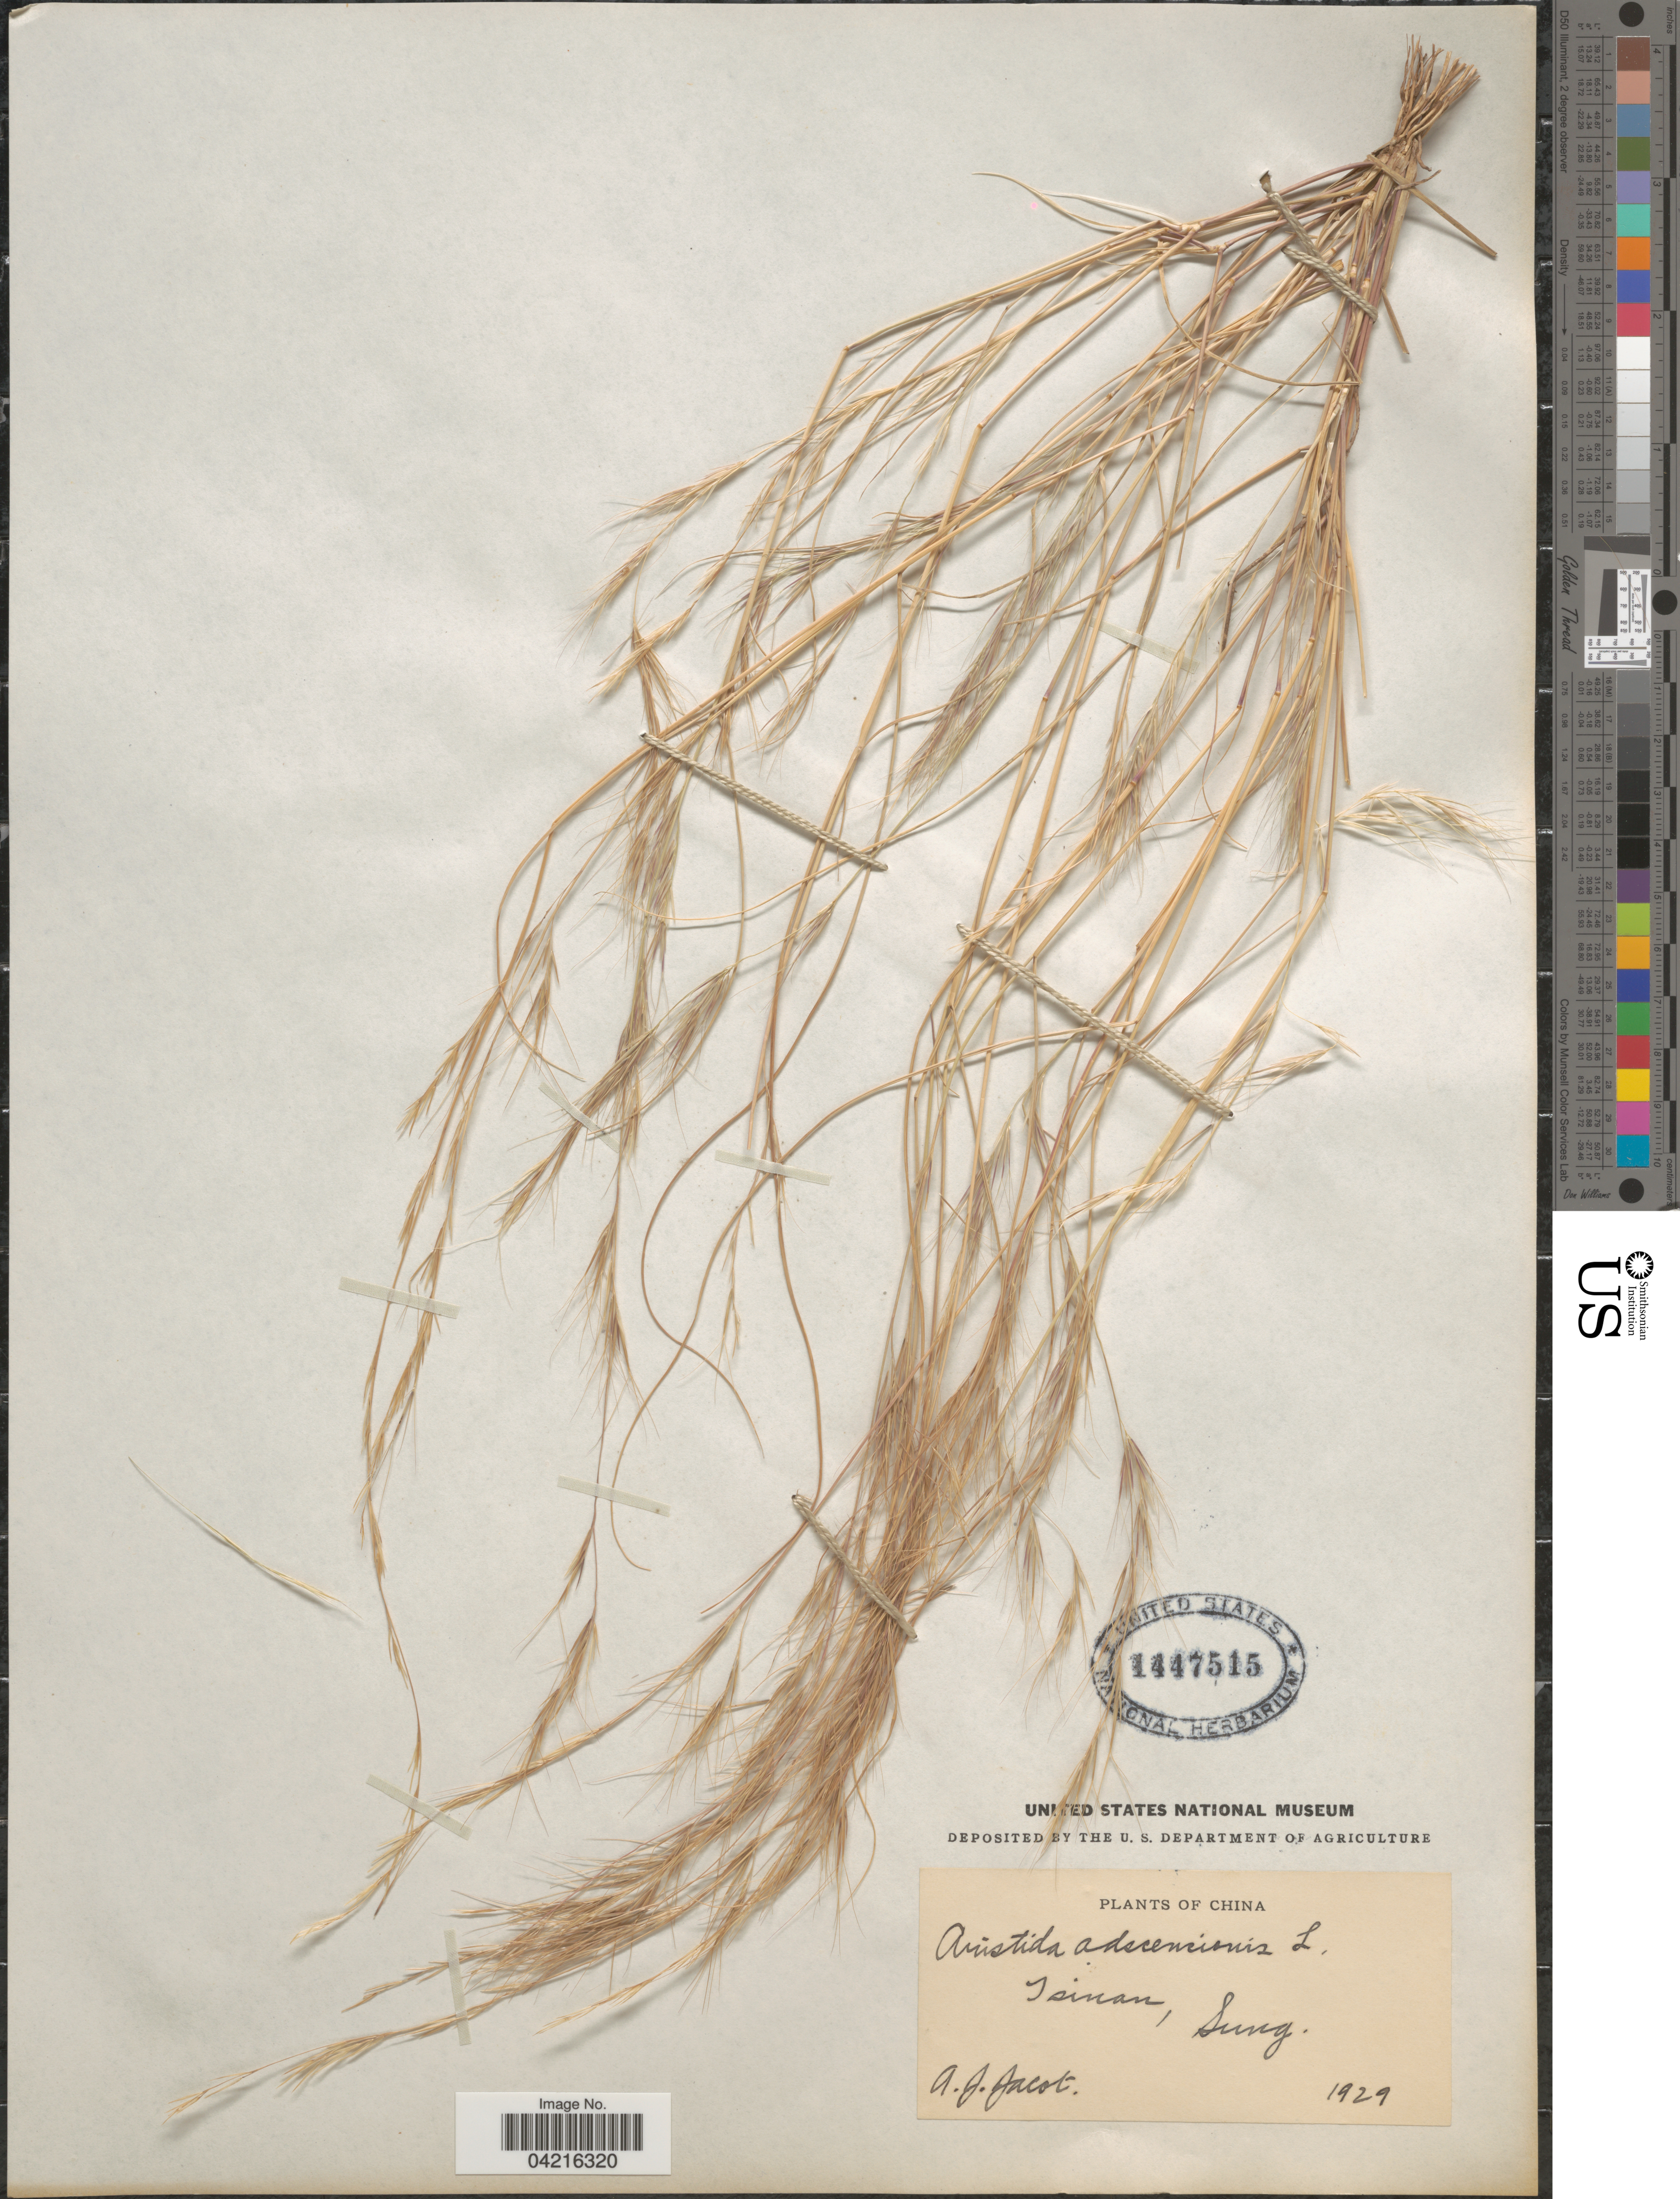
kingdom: Plantae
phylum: Tracheophyta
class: Liliopsida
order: Poales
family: Poaceae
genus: Aristida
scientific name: Aristida adscensionis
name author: L.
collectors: A. Jacot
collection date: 1929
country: China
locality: Tsinan, Sung.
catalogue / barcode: US 1447515